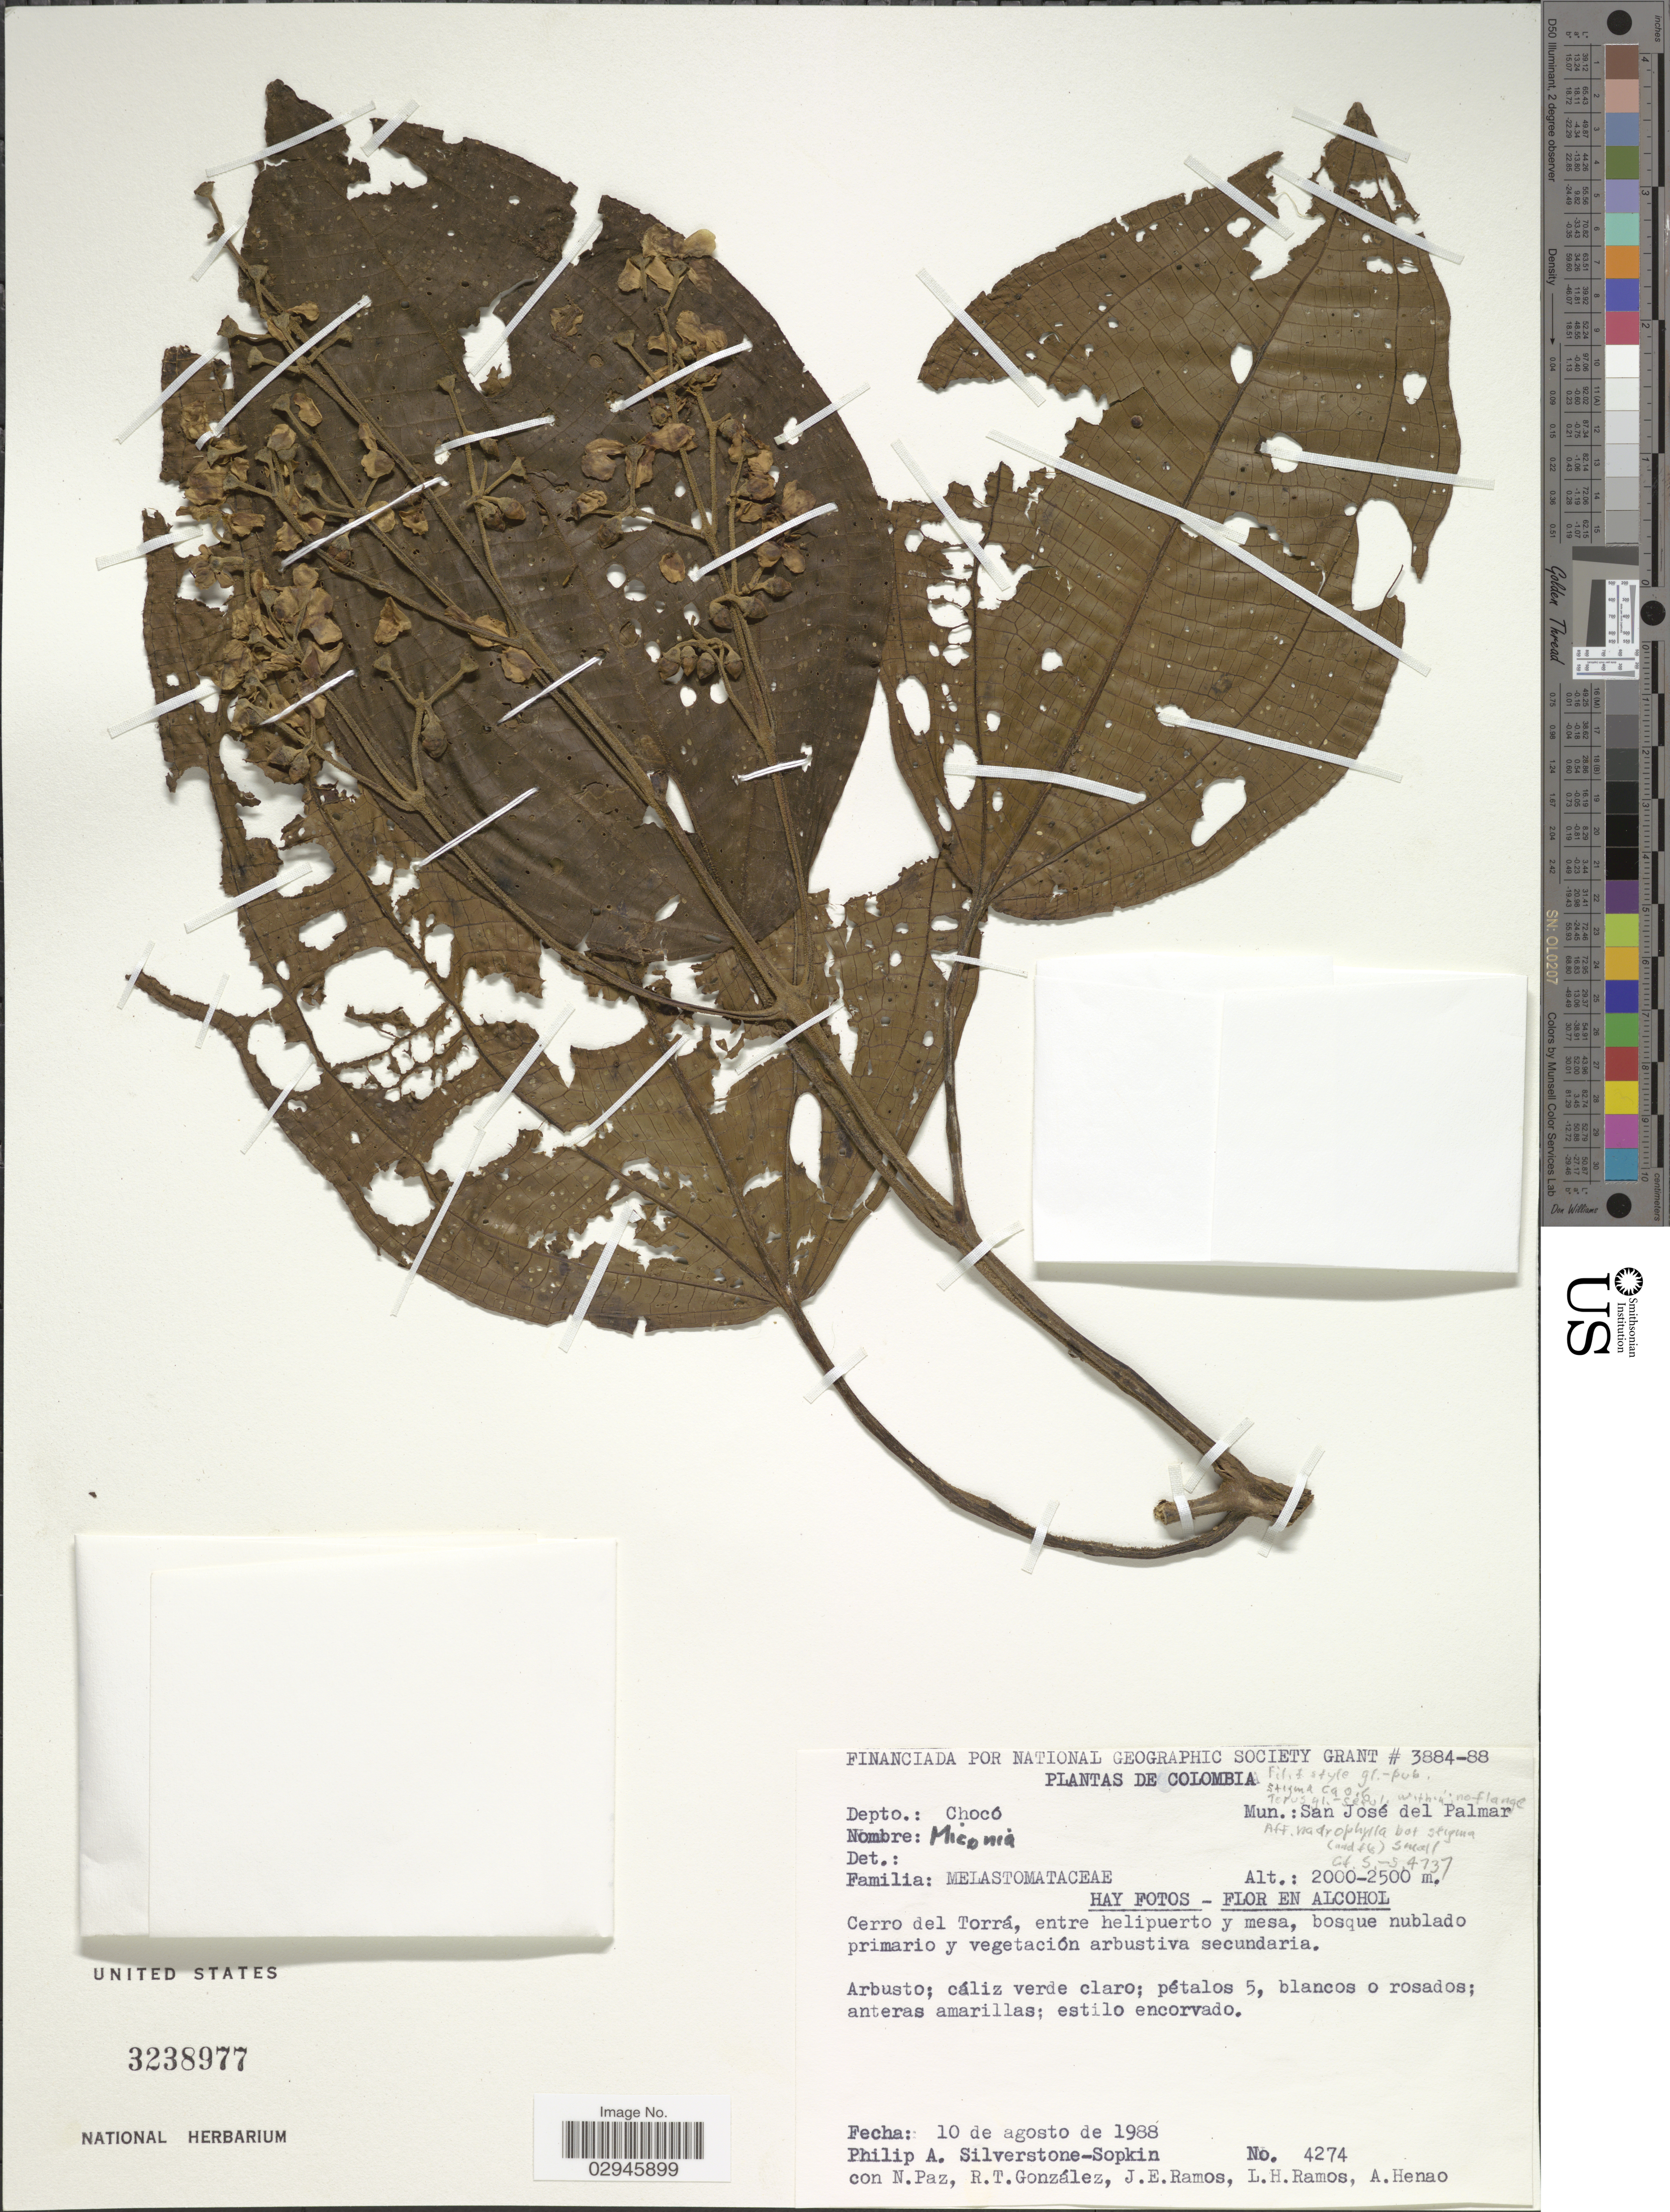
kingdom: Plantae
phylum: Tracheophyta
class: Magnoliopsida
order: Myrtales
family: Melastomataceae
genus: Miconia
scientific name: Miconia sp.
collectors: P. A. Silverstone-Sopkin, N. Paz, R. Gonzalez, J. E. Ramos & et al.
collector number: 4274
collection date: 1988-08-10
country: Colombia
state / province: Chocó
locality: Depto.: Chocó. Mun.: San José del Palmar. Cerro del Torrá, entre helipuerto y mesa.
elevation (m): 2000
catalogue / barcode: US 3238977